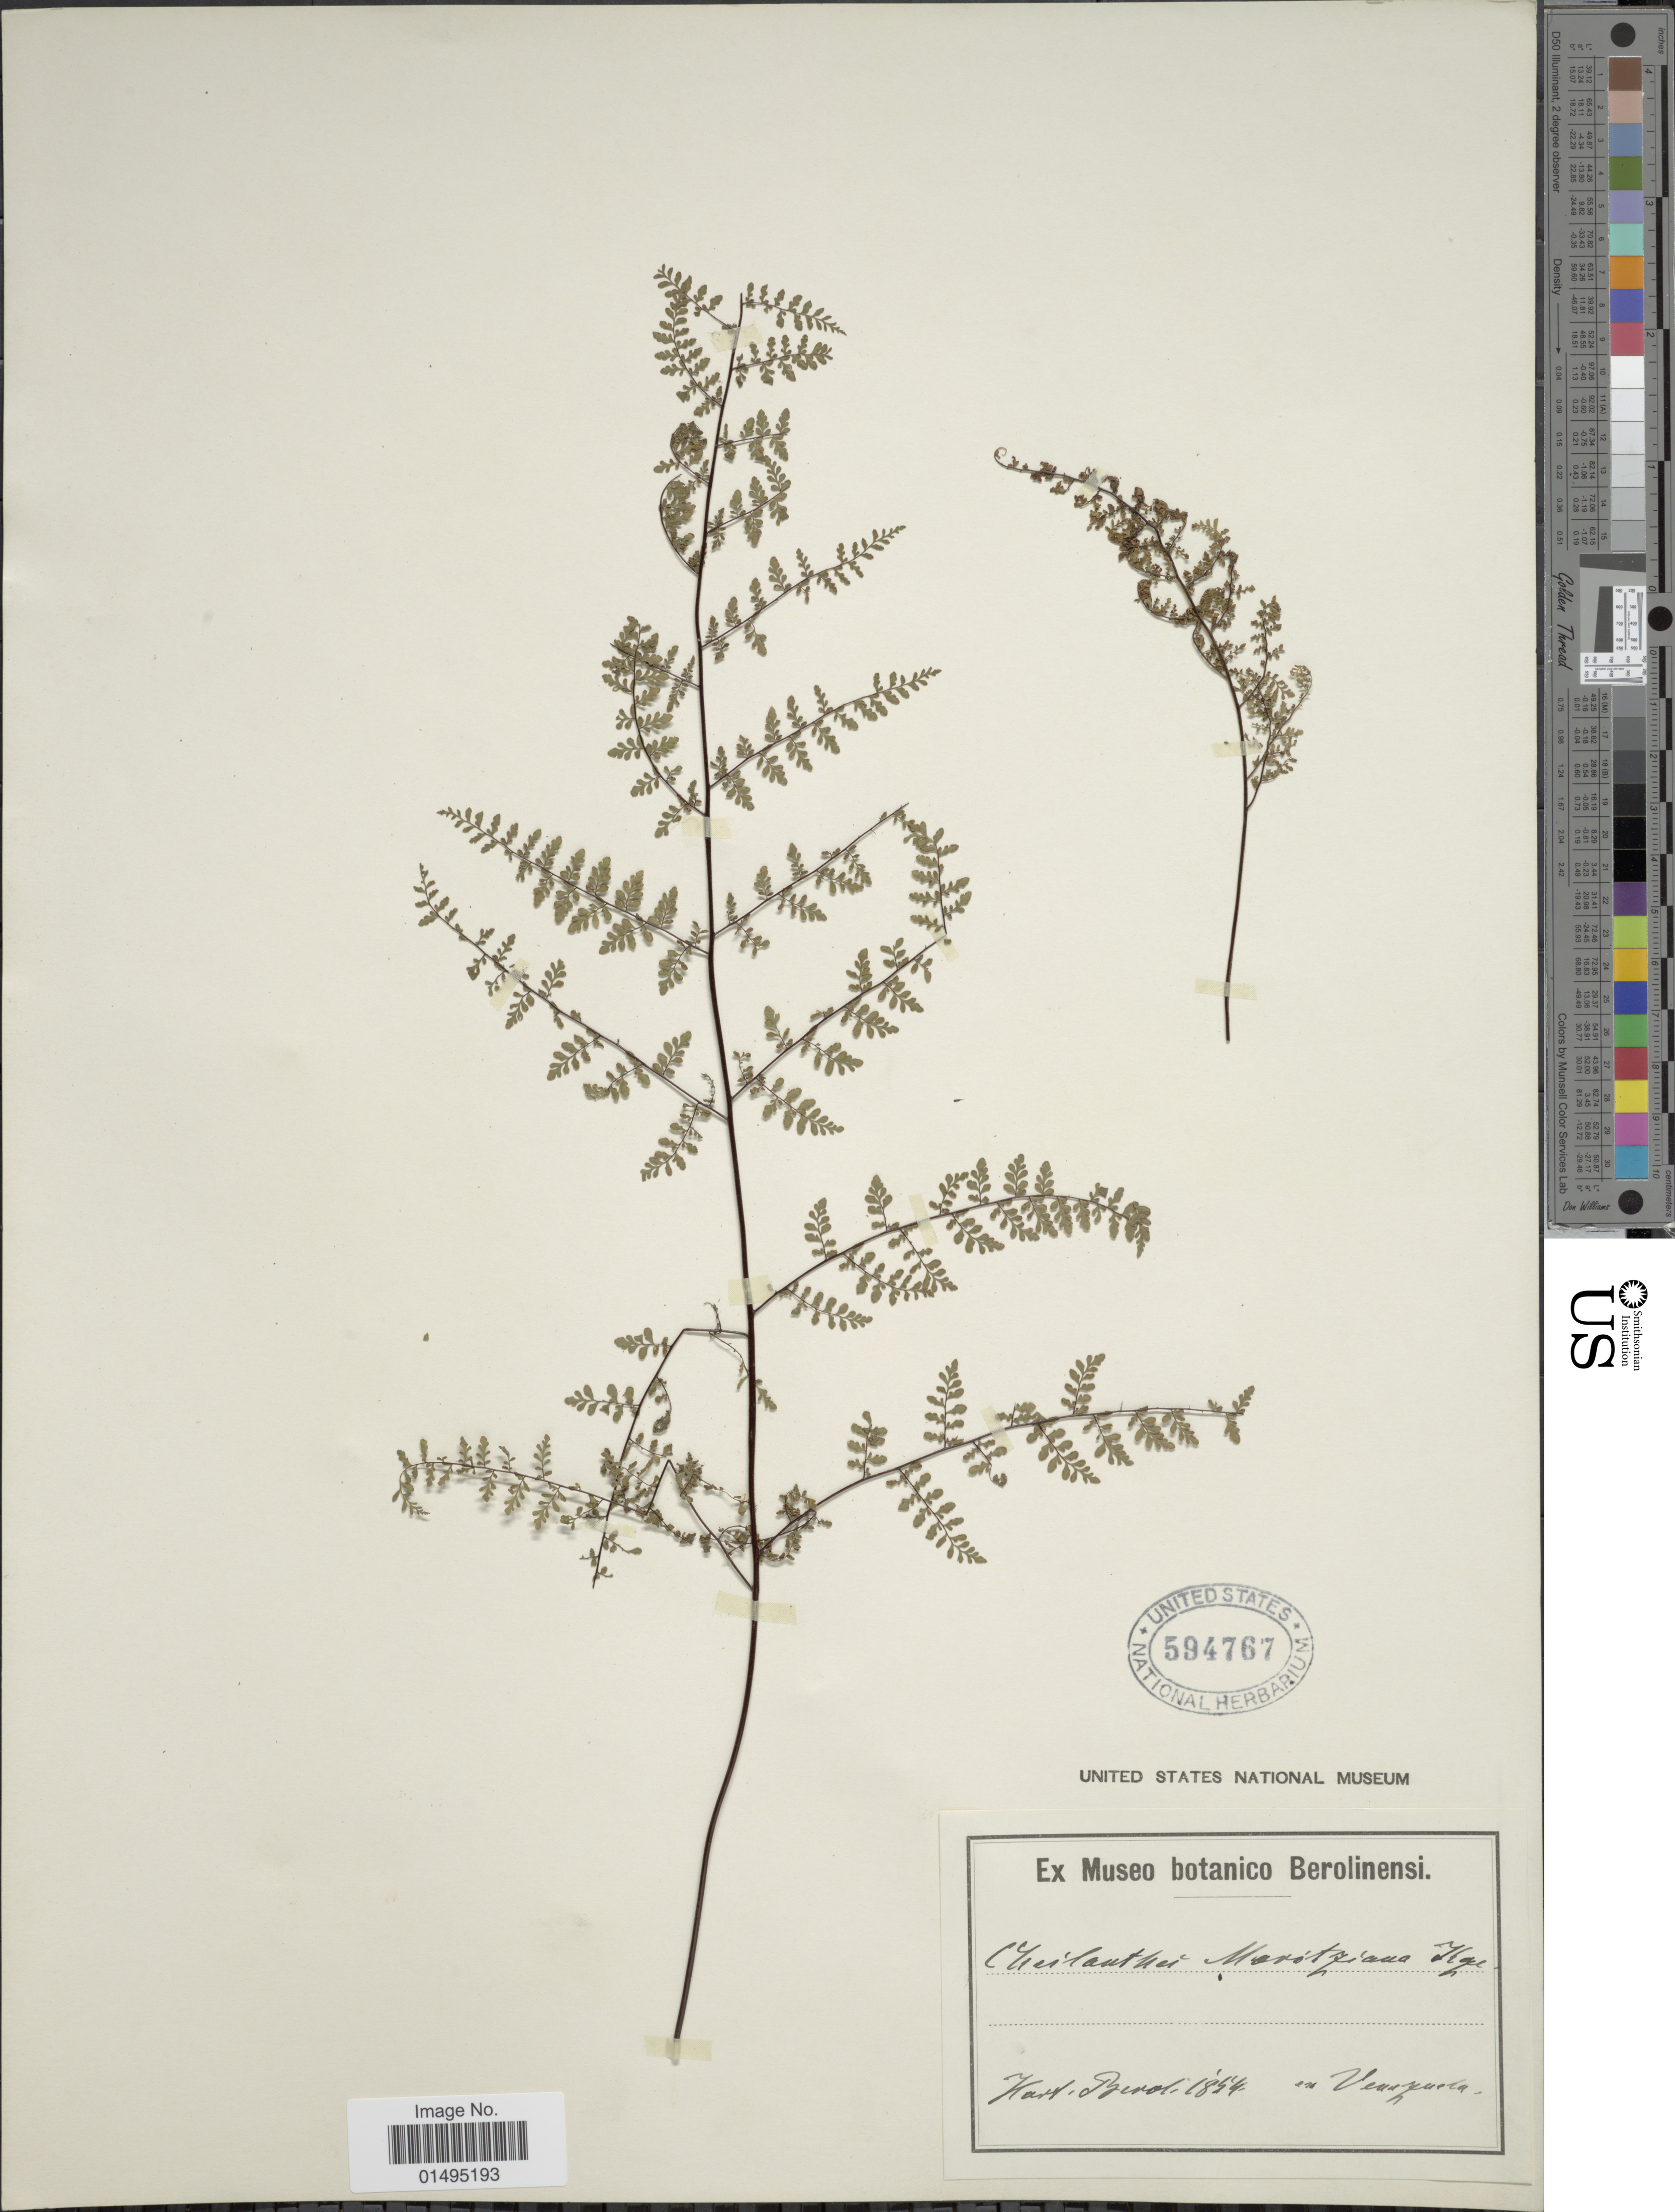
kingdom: Plantae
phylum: Tracheophyta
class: Polypodiopsida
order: Polypodiales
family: Pteridaceae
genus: Myriopteris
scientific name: Myriopteris microphylla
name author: (Sw.) Grusz & Windham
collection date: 1854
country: Venezuela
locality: En Venezuela, Hort. Berol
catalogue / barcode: US 594767